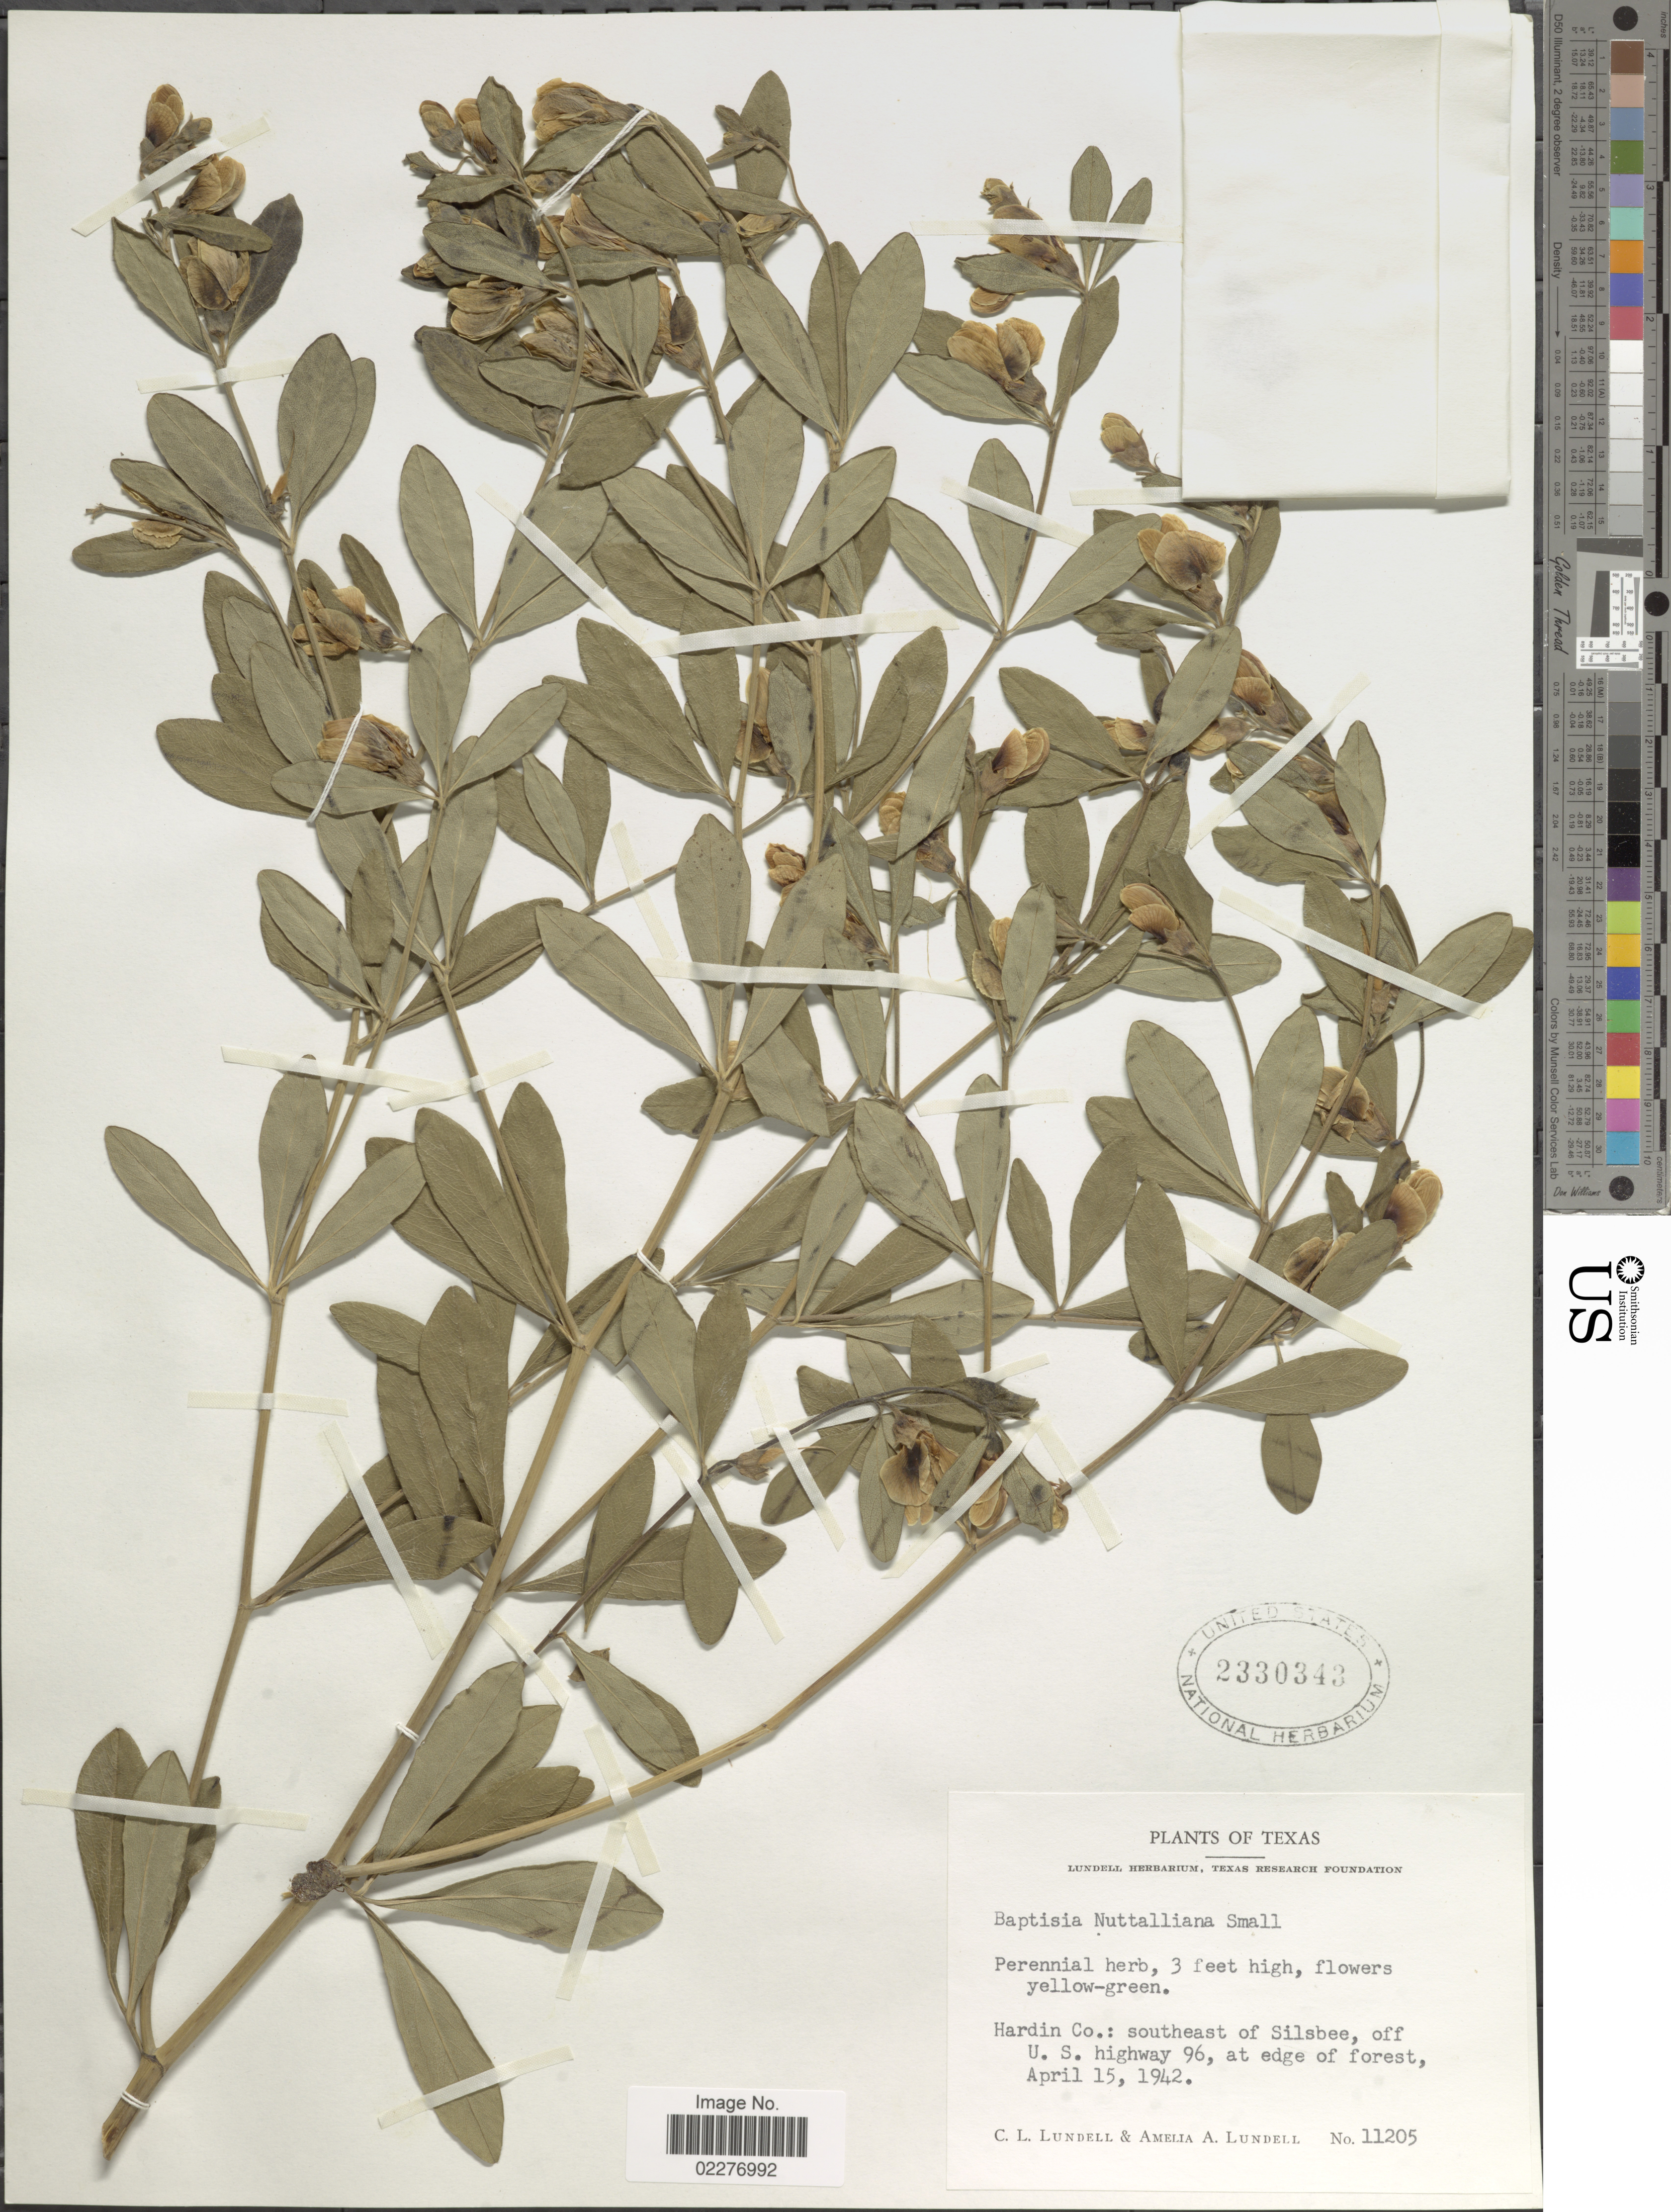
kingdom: Plantae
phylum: Tracheophyta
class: Magnoliopsida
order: Fabales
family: Fabaceae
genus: Baptisia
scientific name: Baptisia nuttalliana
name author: Small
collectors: C. L. Lundell & A. A. Lundell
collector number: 11205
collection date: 1942-04-15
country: United States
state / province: Texas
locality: Hardin Co: southeast Silsbee, off U.S. highway 96, at edge of forest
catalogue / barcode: US 2330343